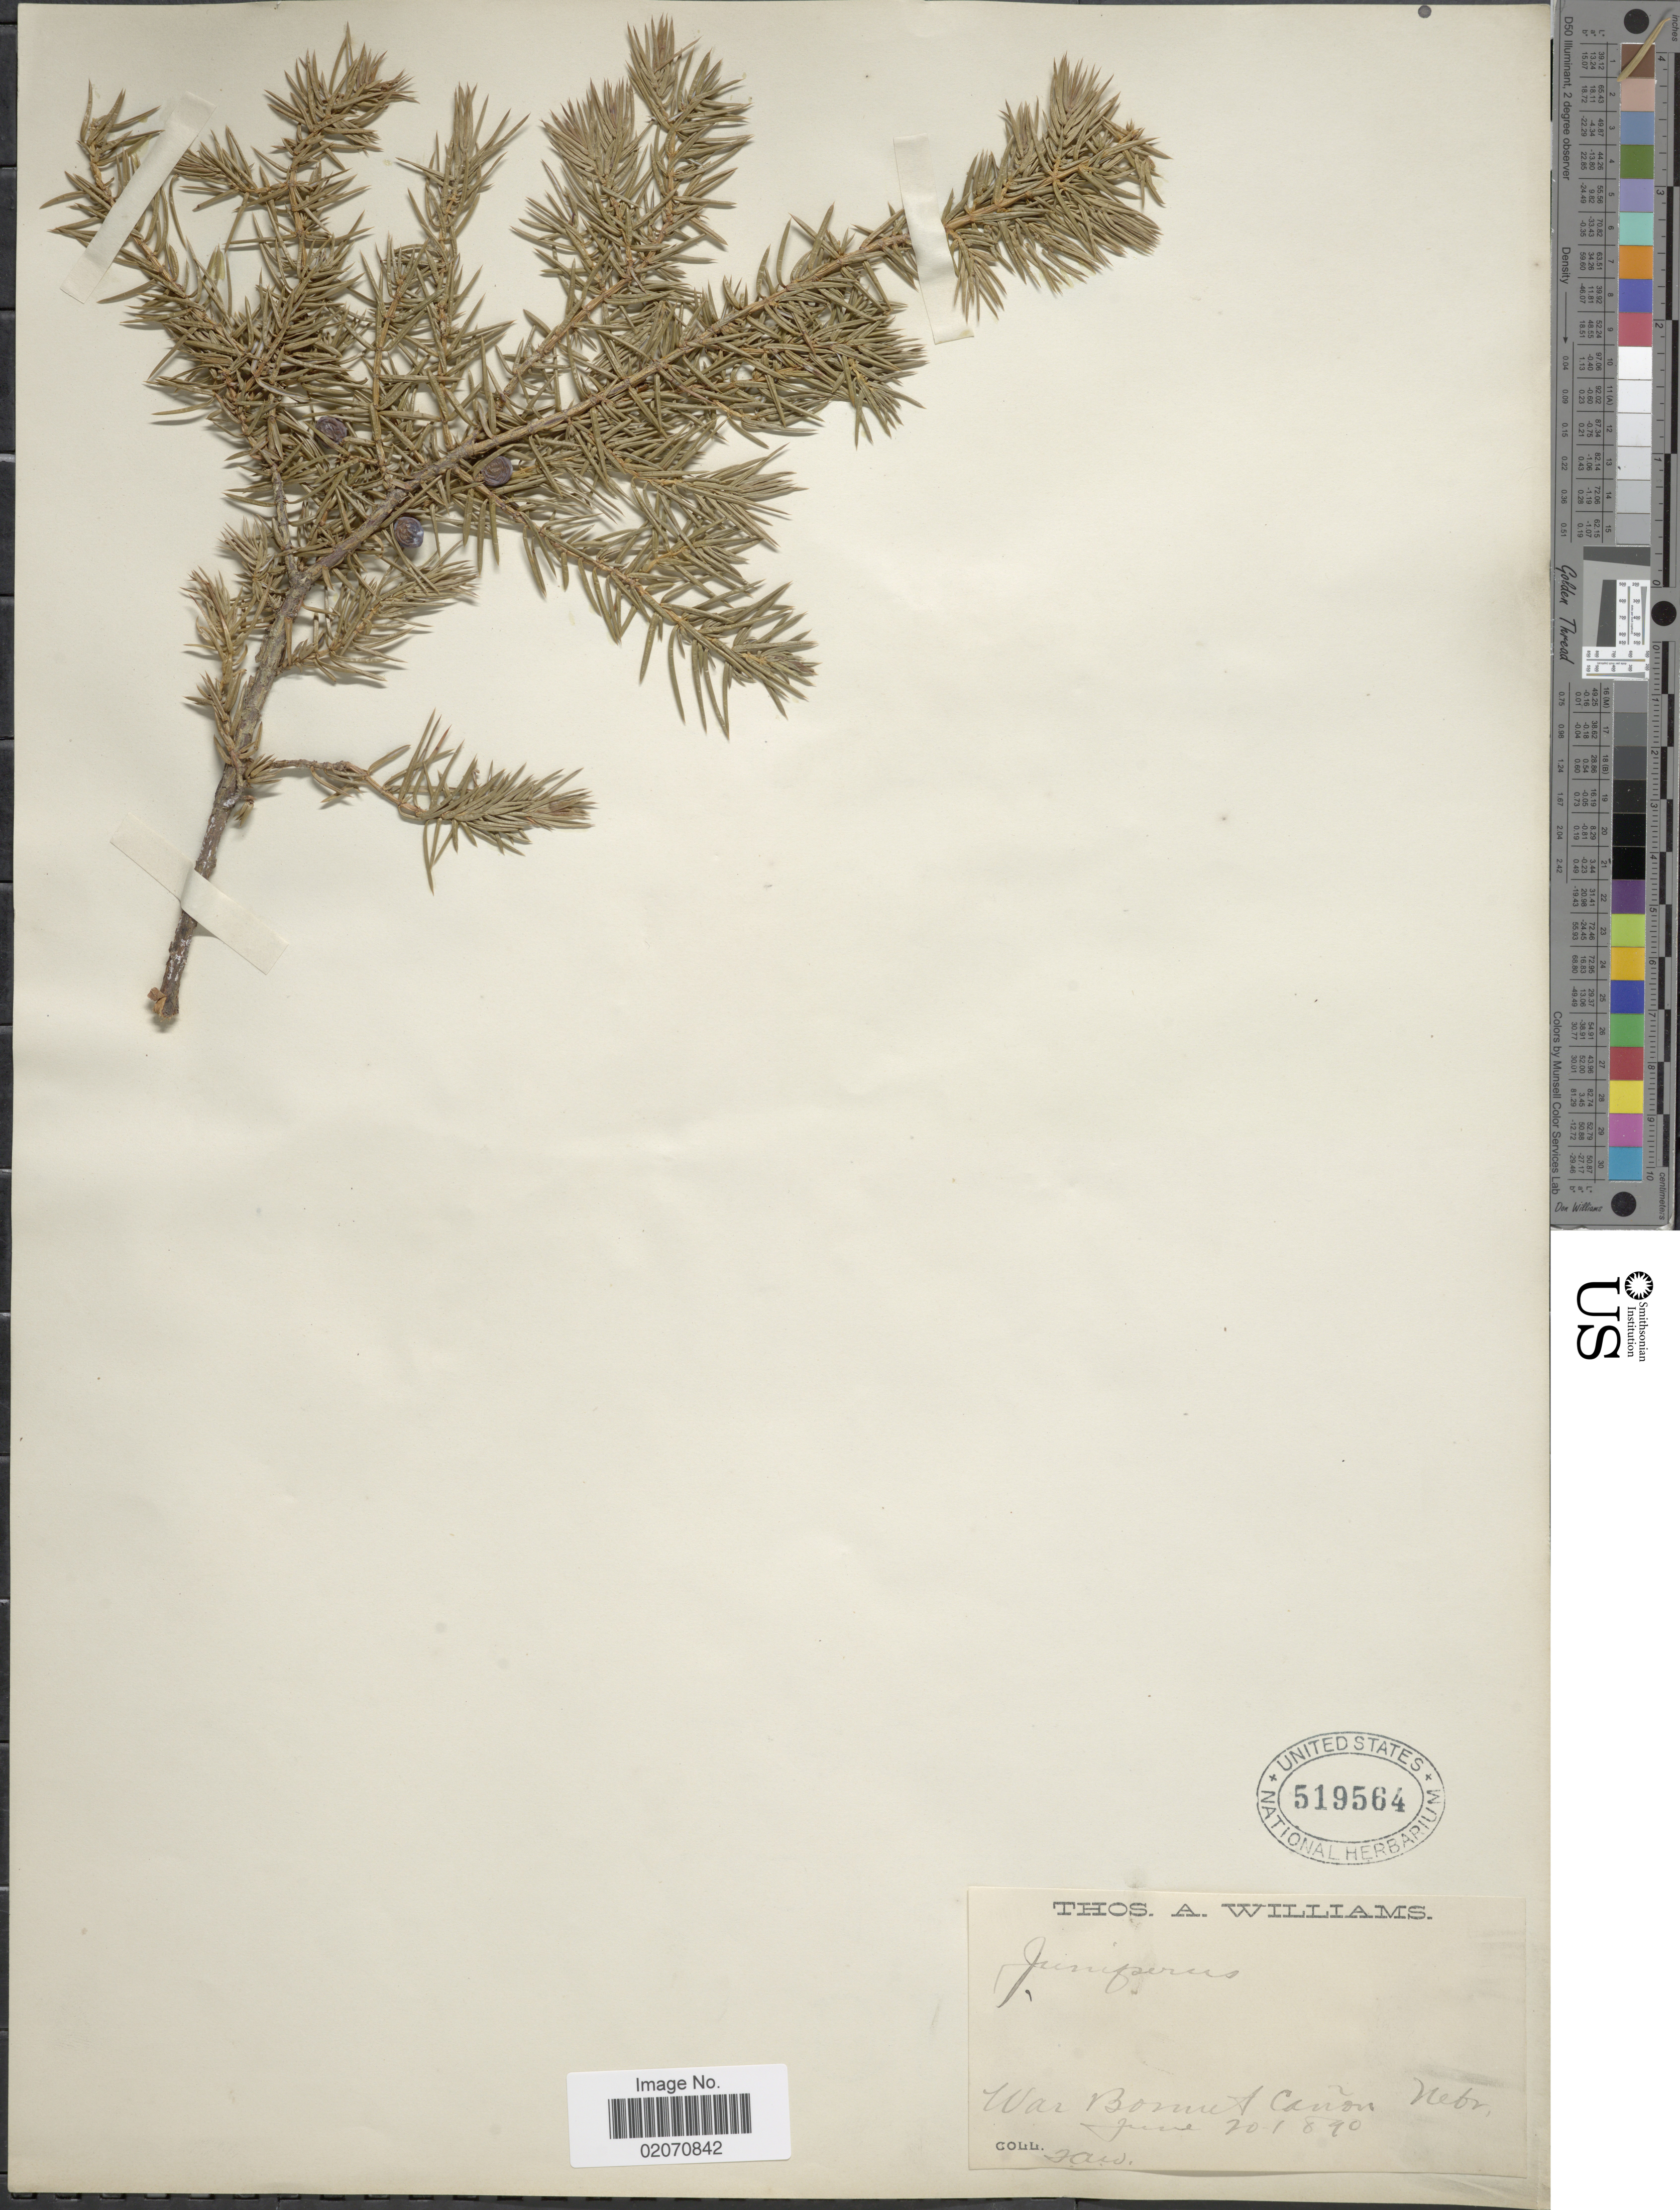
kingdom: Plantae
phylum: Tracheophyta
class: Pinopsida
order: Pinales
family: Cupressaceae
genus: Juniperus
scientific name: Juniperus communis subsp. nana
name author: (Willd.) Syme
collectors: T. A. Williams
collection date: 1890-06-20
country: United States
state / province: Nebraska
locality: War Bonnet Canon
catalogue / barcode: US 519564